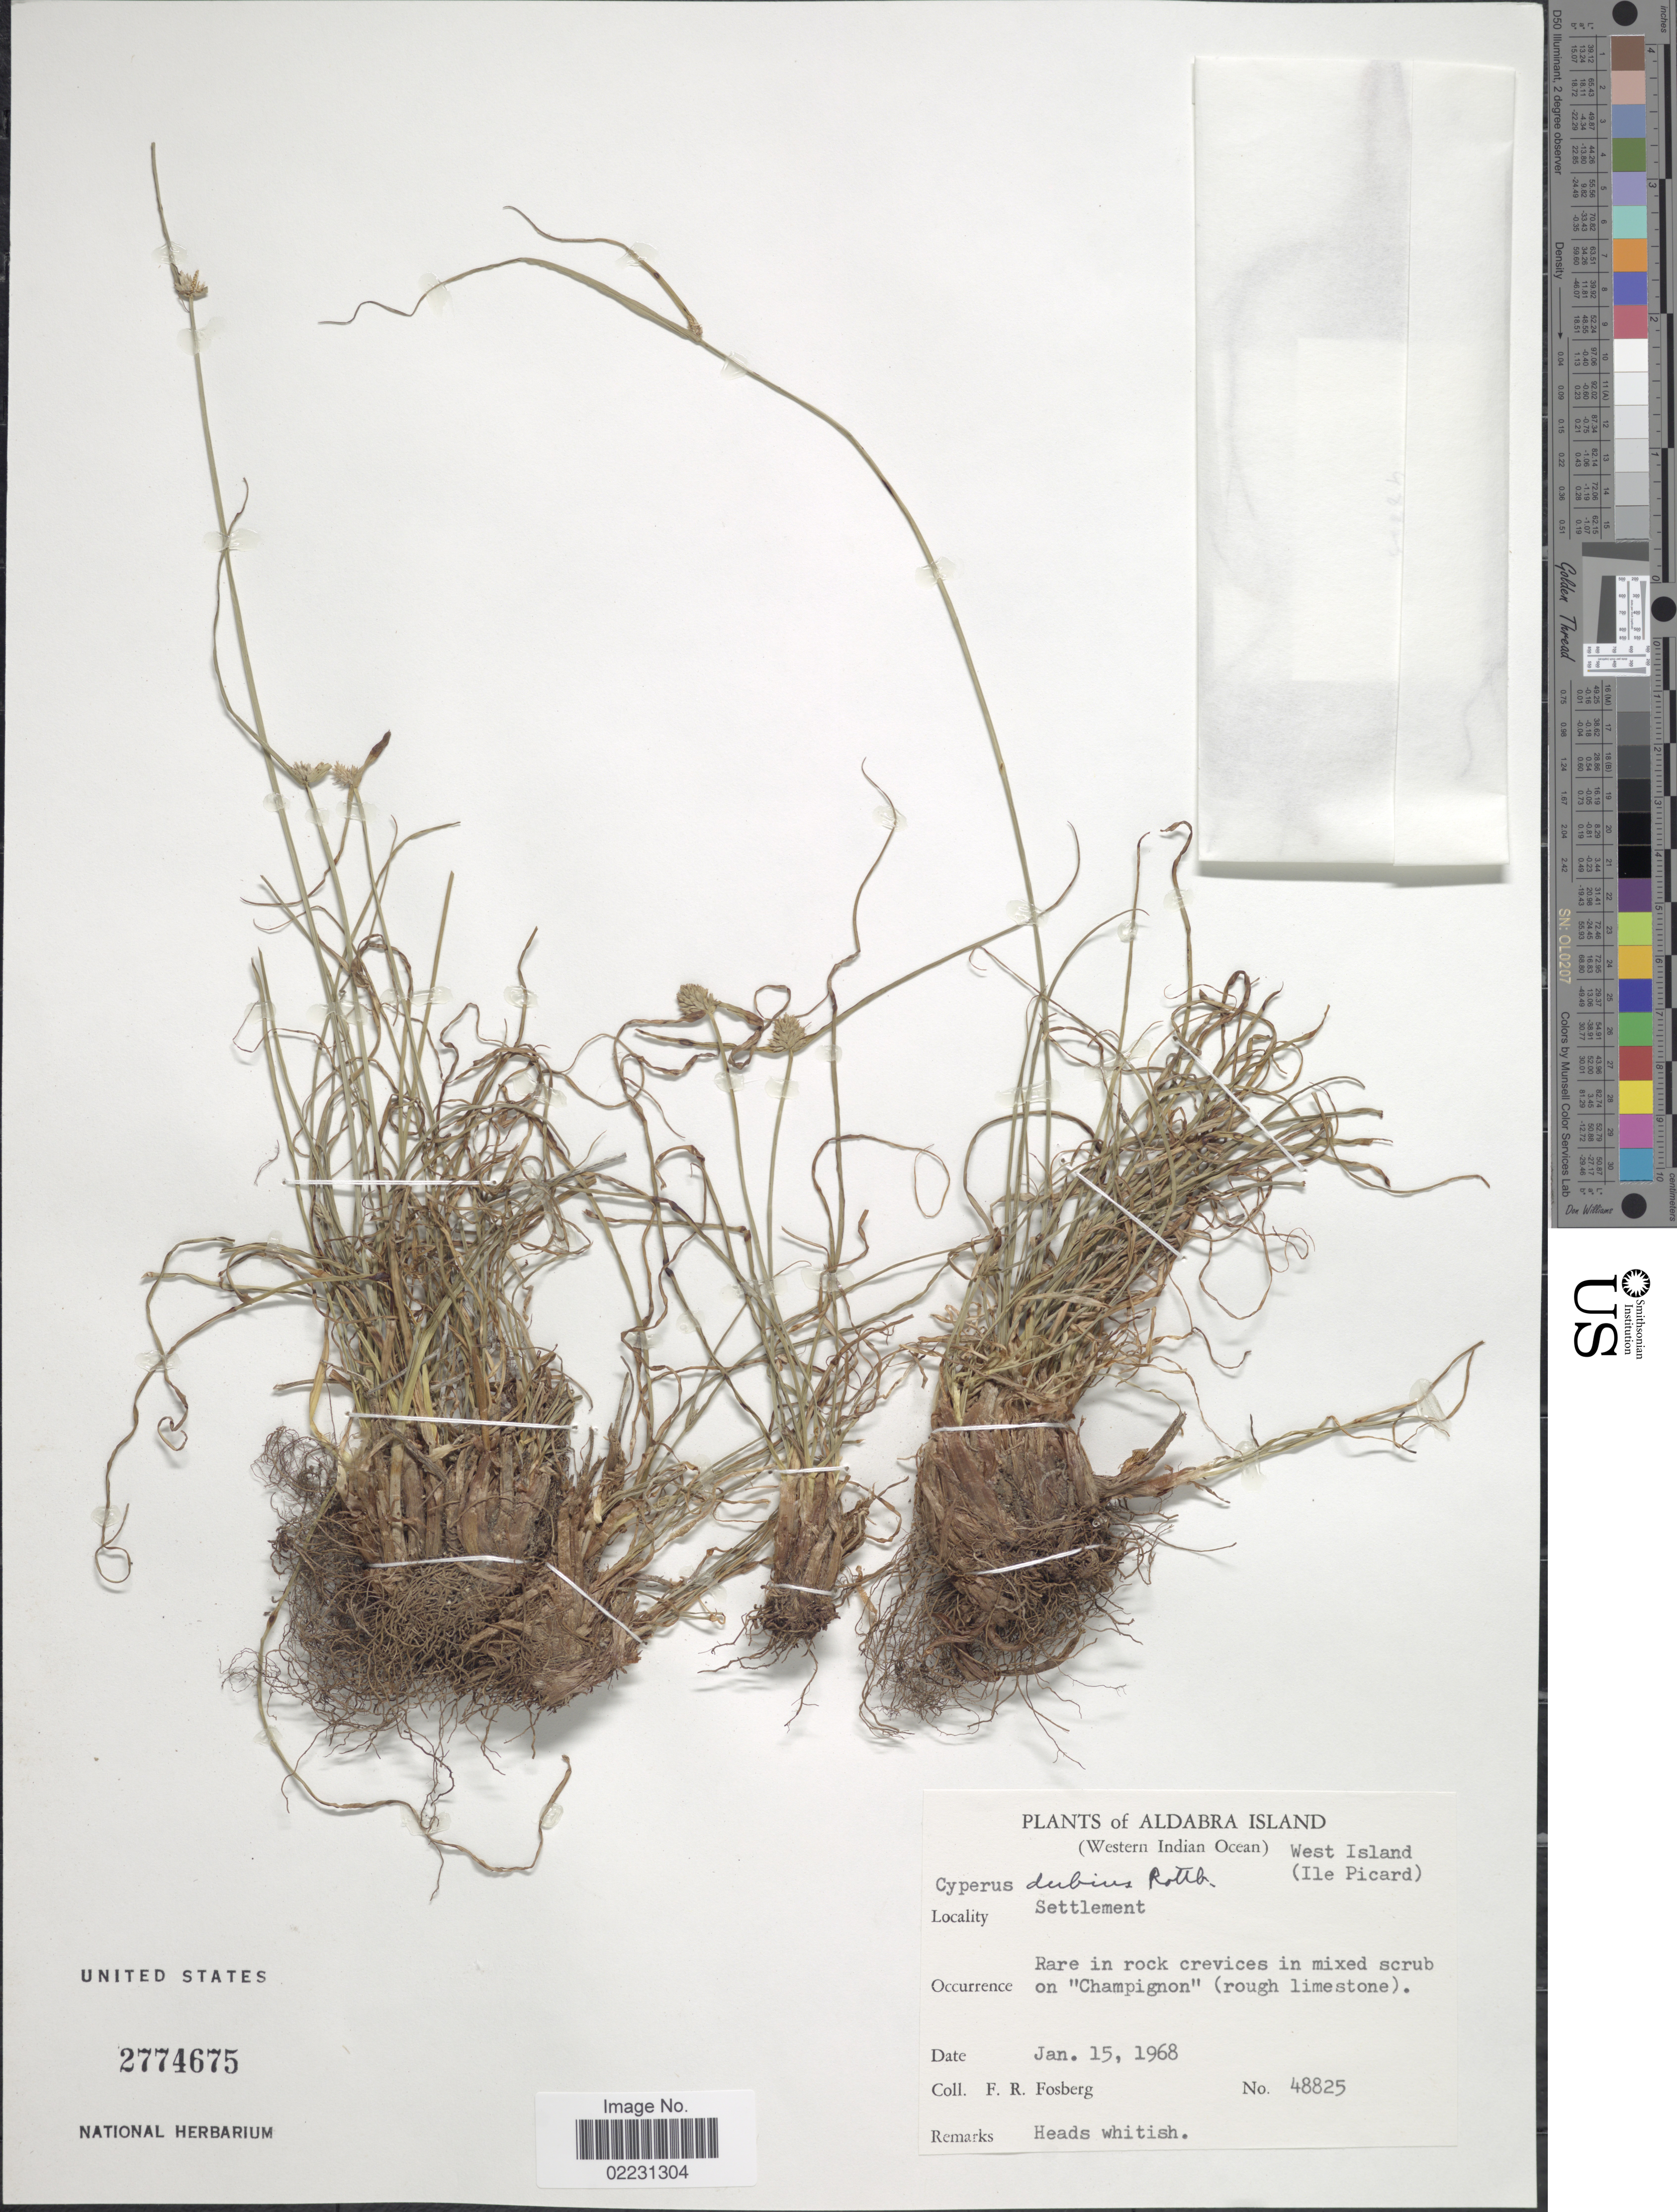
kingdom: Plantae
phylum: Tracheophyta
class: Liliopsida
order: Poales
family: Cyperaceae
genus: Cyperus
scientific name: Cyperus dubius Rottb. var. dubius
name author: Rottb.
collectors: F. R. Fosberg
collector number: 48825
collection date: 1968-01-15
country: Seychelles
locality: Aldabra Island. (Western Indian Ocean). West Island (Ile Picard). Settlement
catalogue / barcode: US 2774675